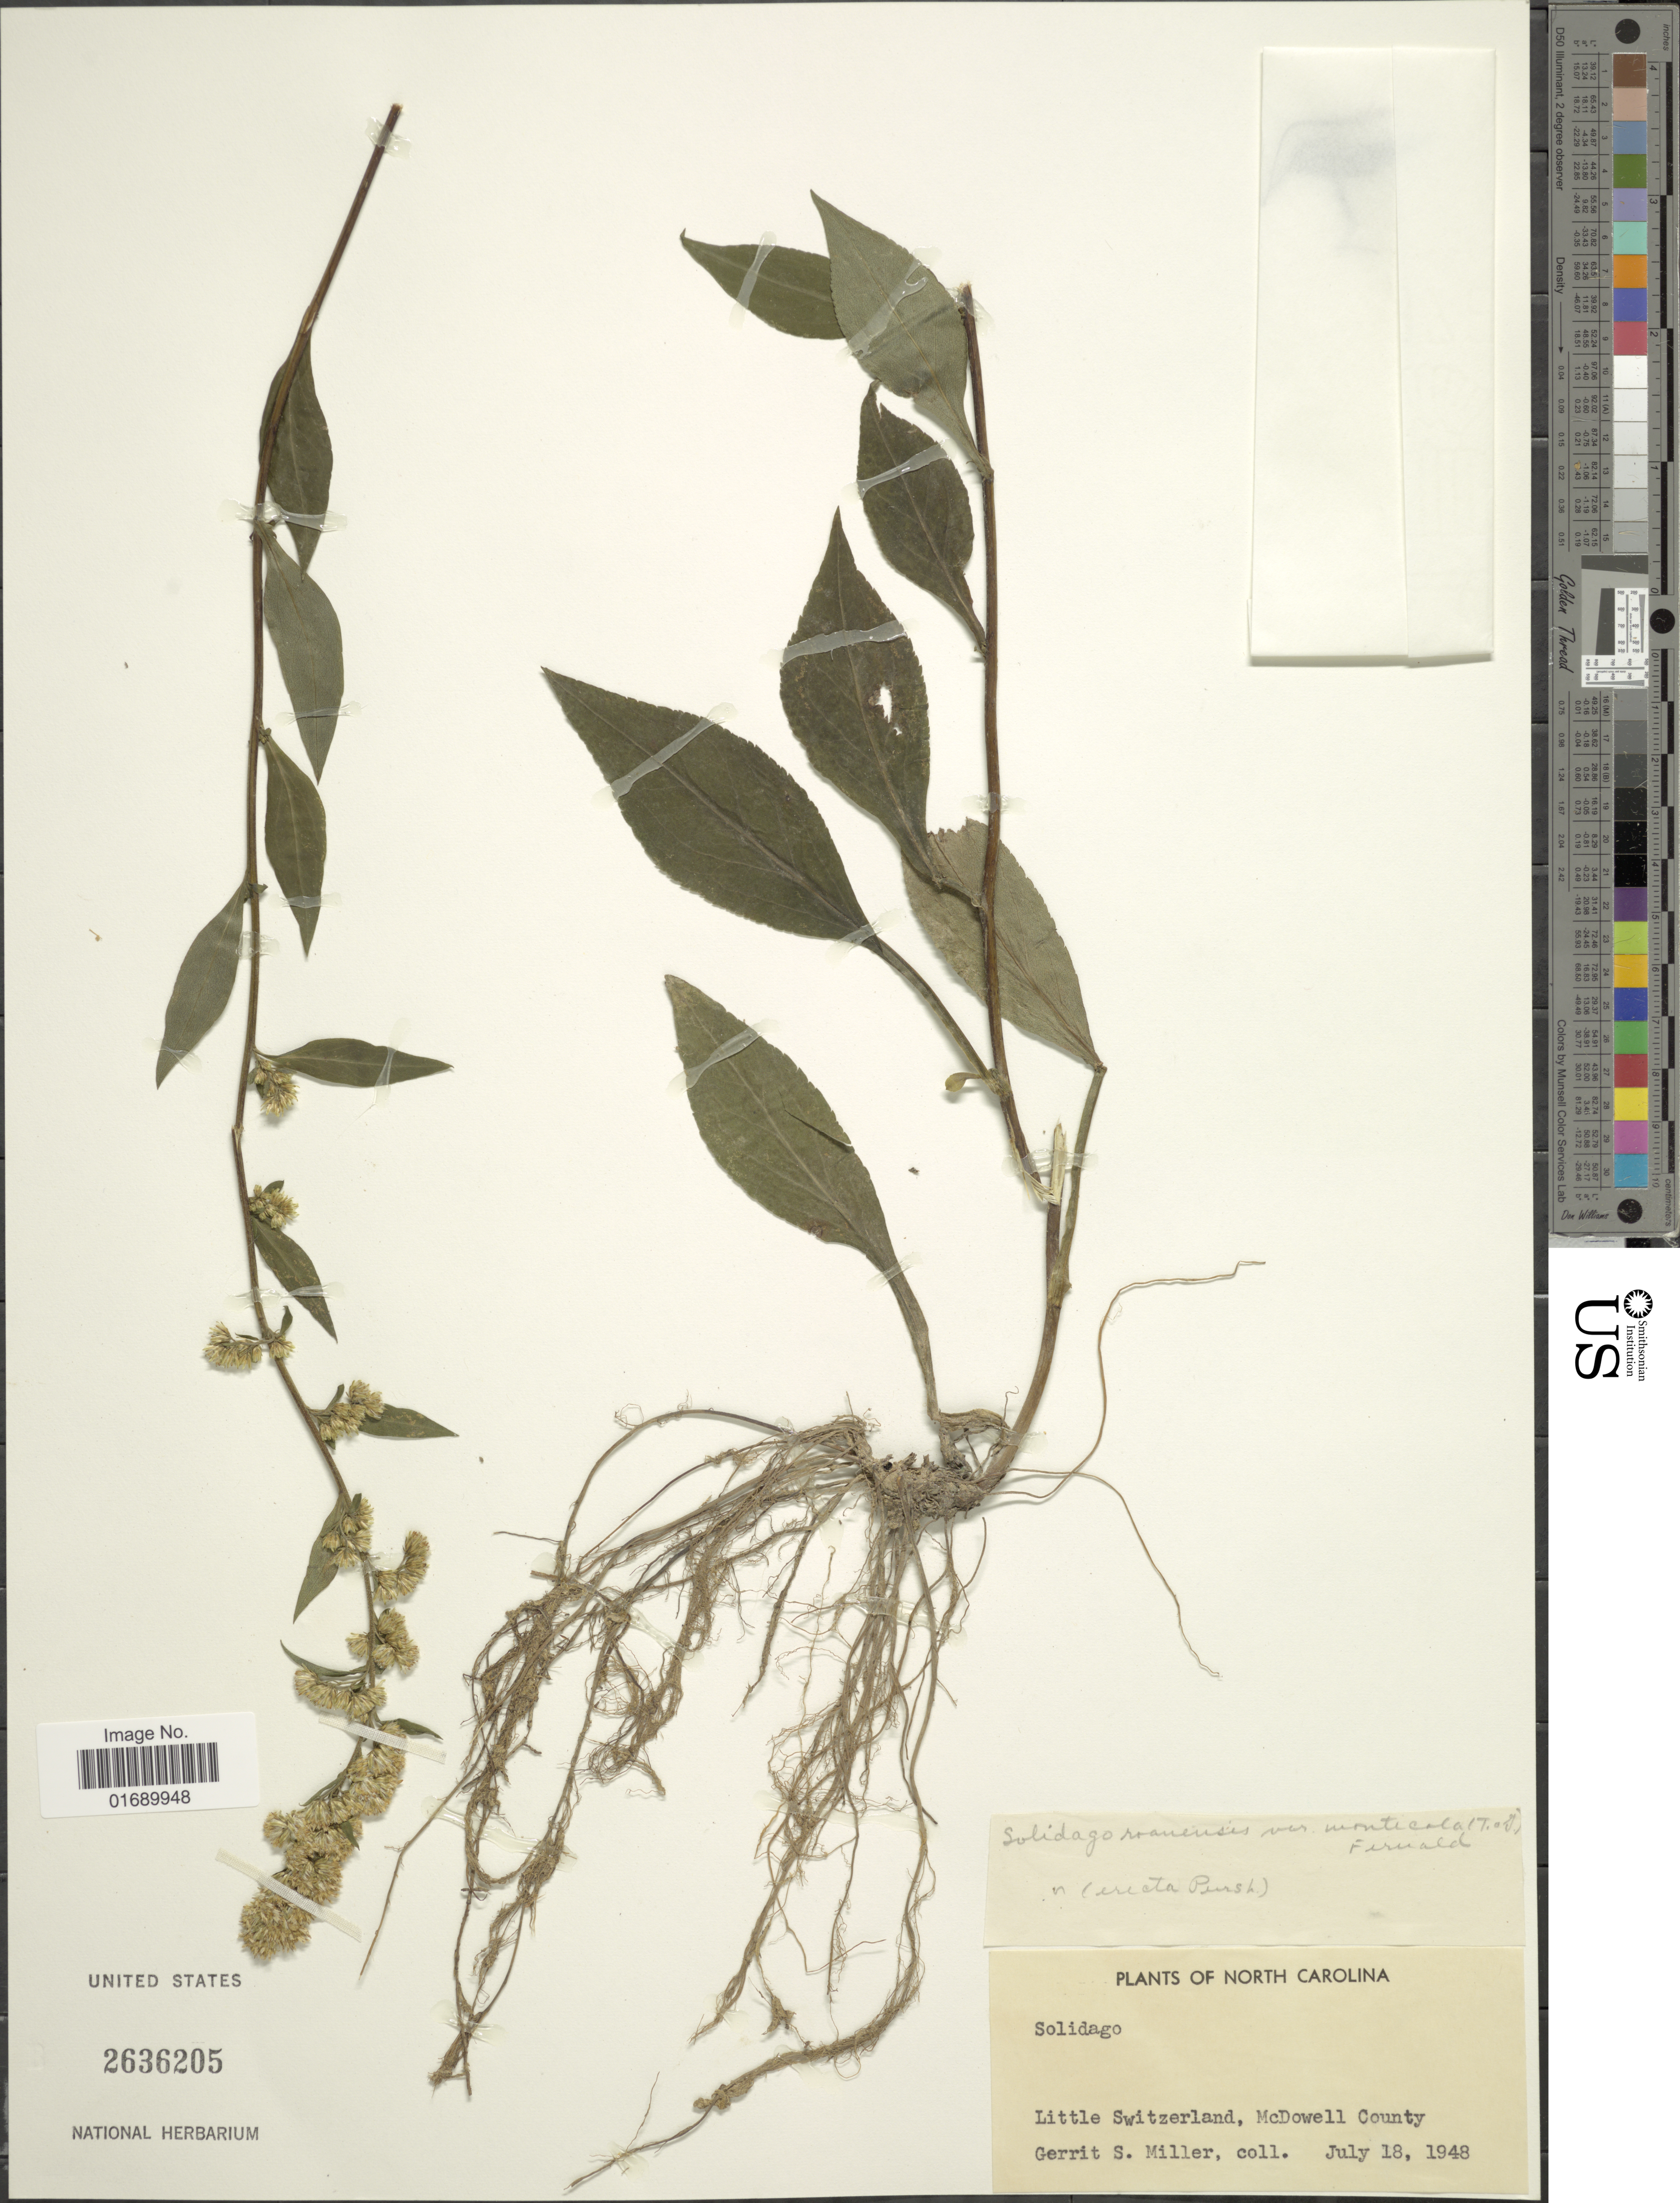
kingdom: Plantae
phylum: Tracheophyta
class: Magnoliopsida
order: Asterales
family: Asteraceae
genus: Solidago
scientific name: Solidago roanensis var. monticola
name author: (Torr. & A. Gray) Fernald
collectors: G. S. Miller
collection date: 1948-07-18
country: United States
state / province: North Carolina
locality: Little Switzerland, McDowell County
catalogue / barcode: US 2636205